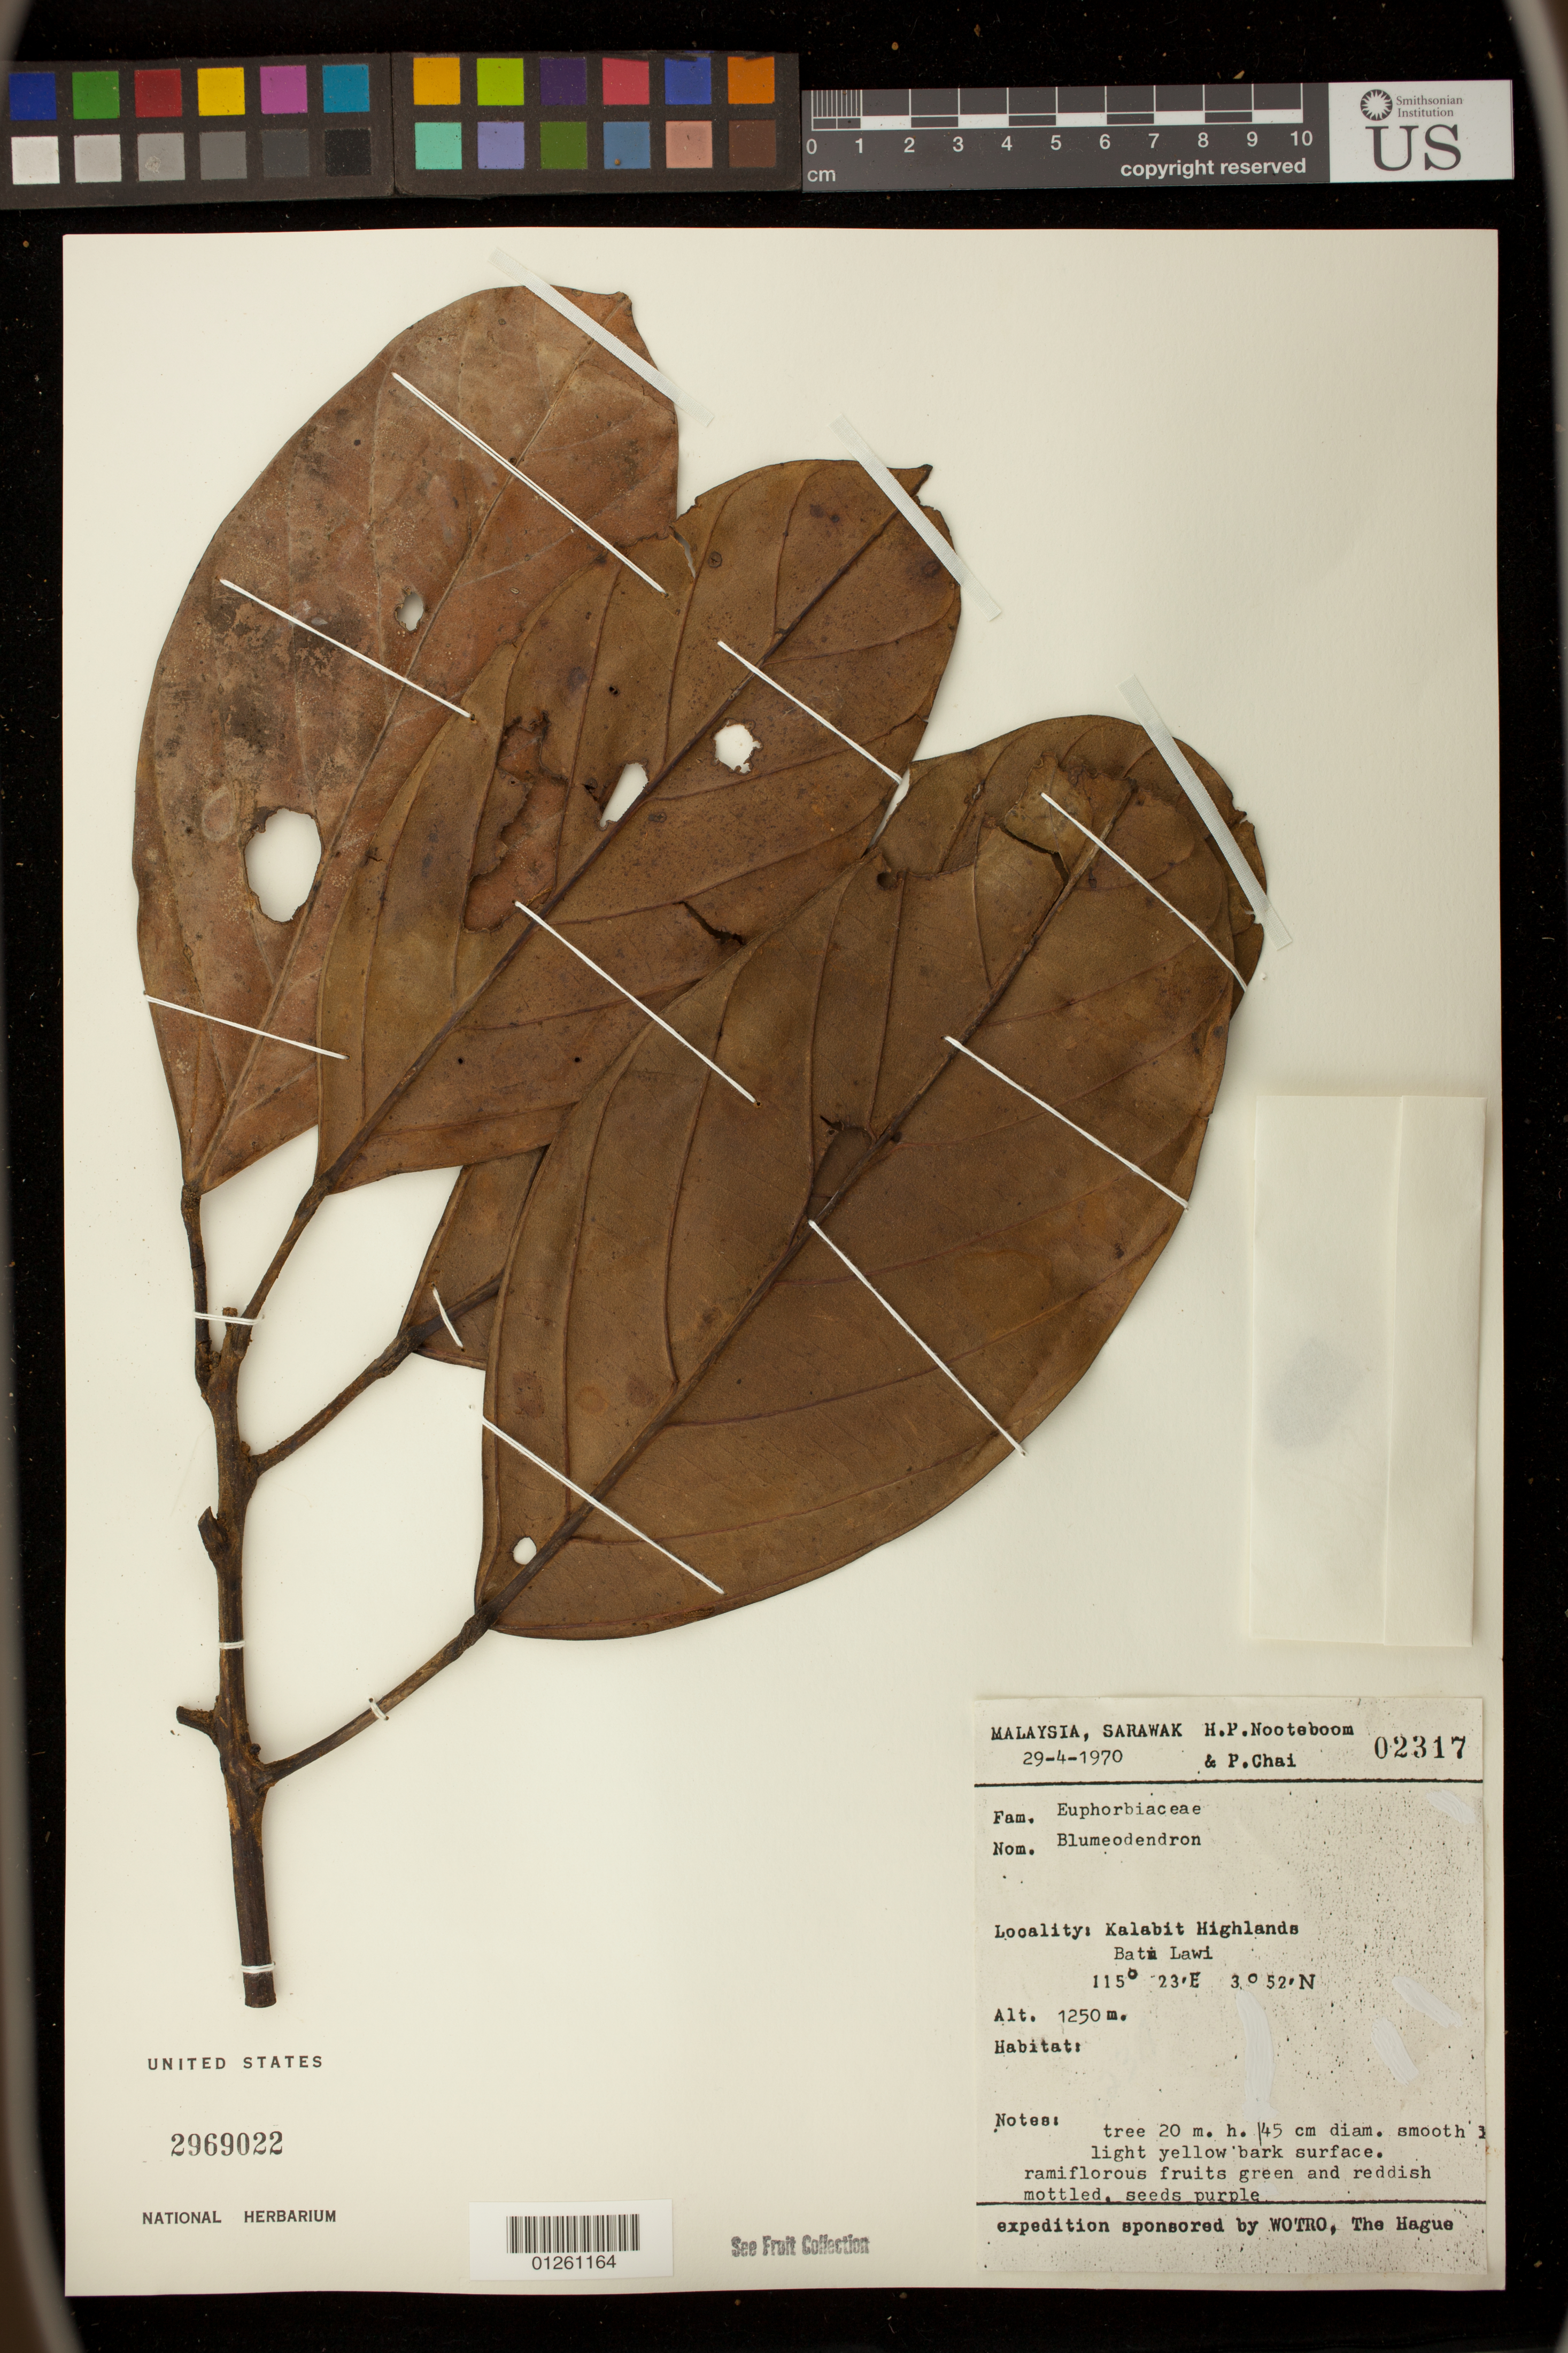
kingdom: Plantae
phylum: Tracheophyta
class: Magnoliopsida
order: Malpighiales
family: Euphorbiaceae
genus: Blumeodendron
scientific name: Blumeodendron sp.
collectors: H. P. Nooteboom & P. Chai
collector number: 02317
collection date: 1970-04-29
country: Malaysia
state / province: Sarawak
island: Borneo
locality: Kalabit Highlands, Batu Lawi.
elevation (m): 1250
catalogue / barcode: US 2969022